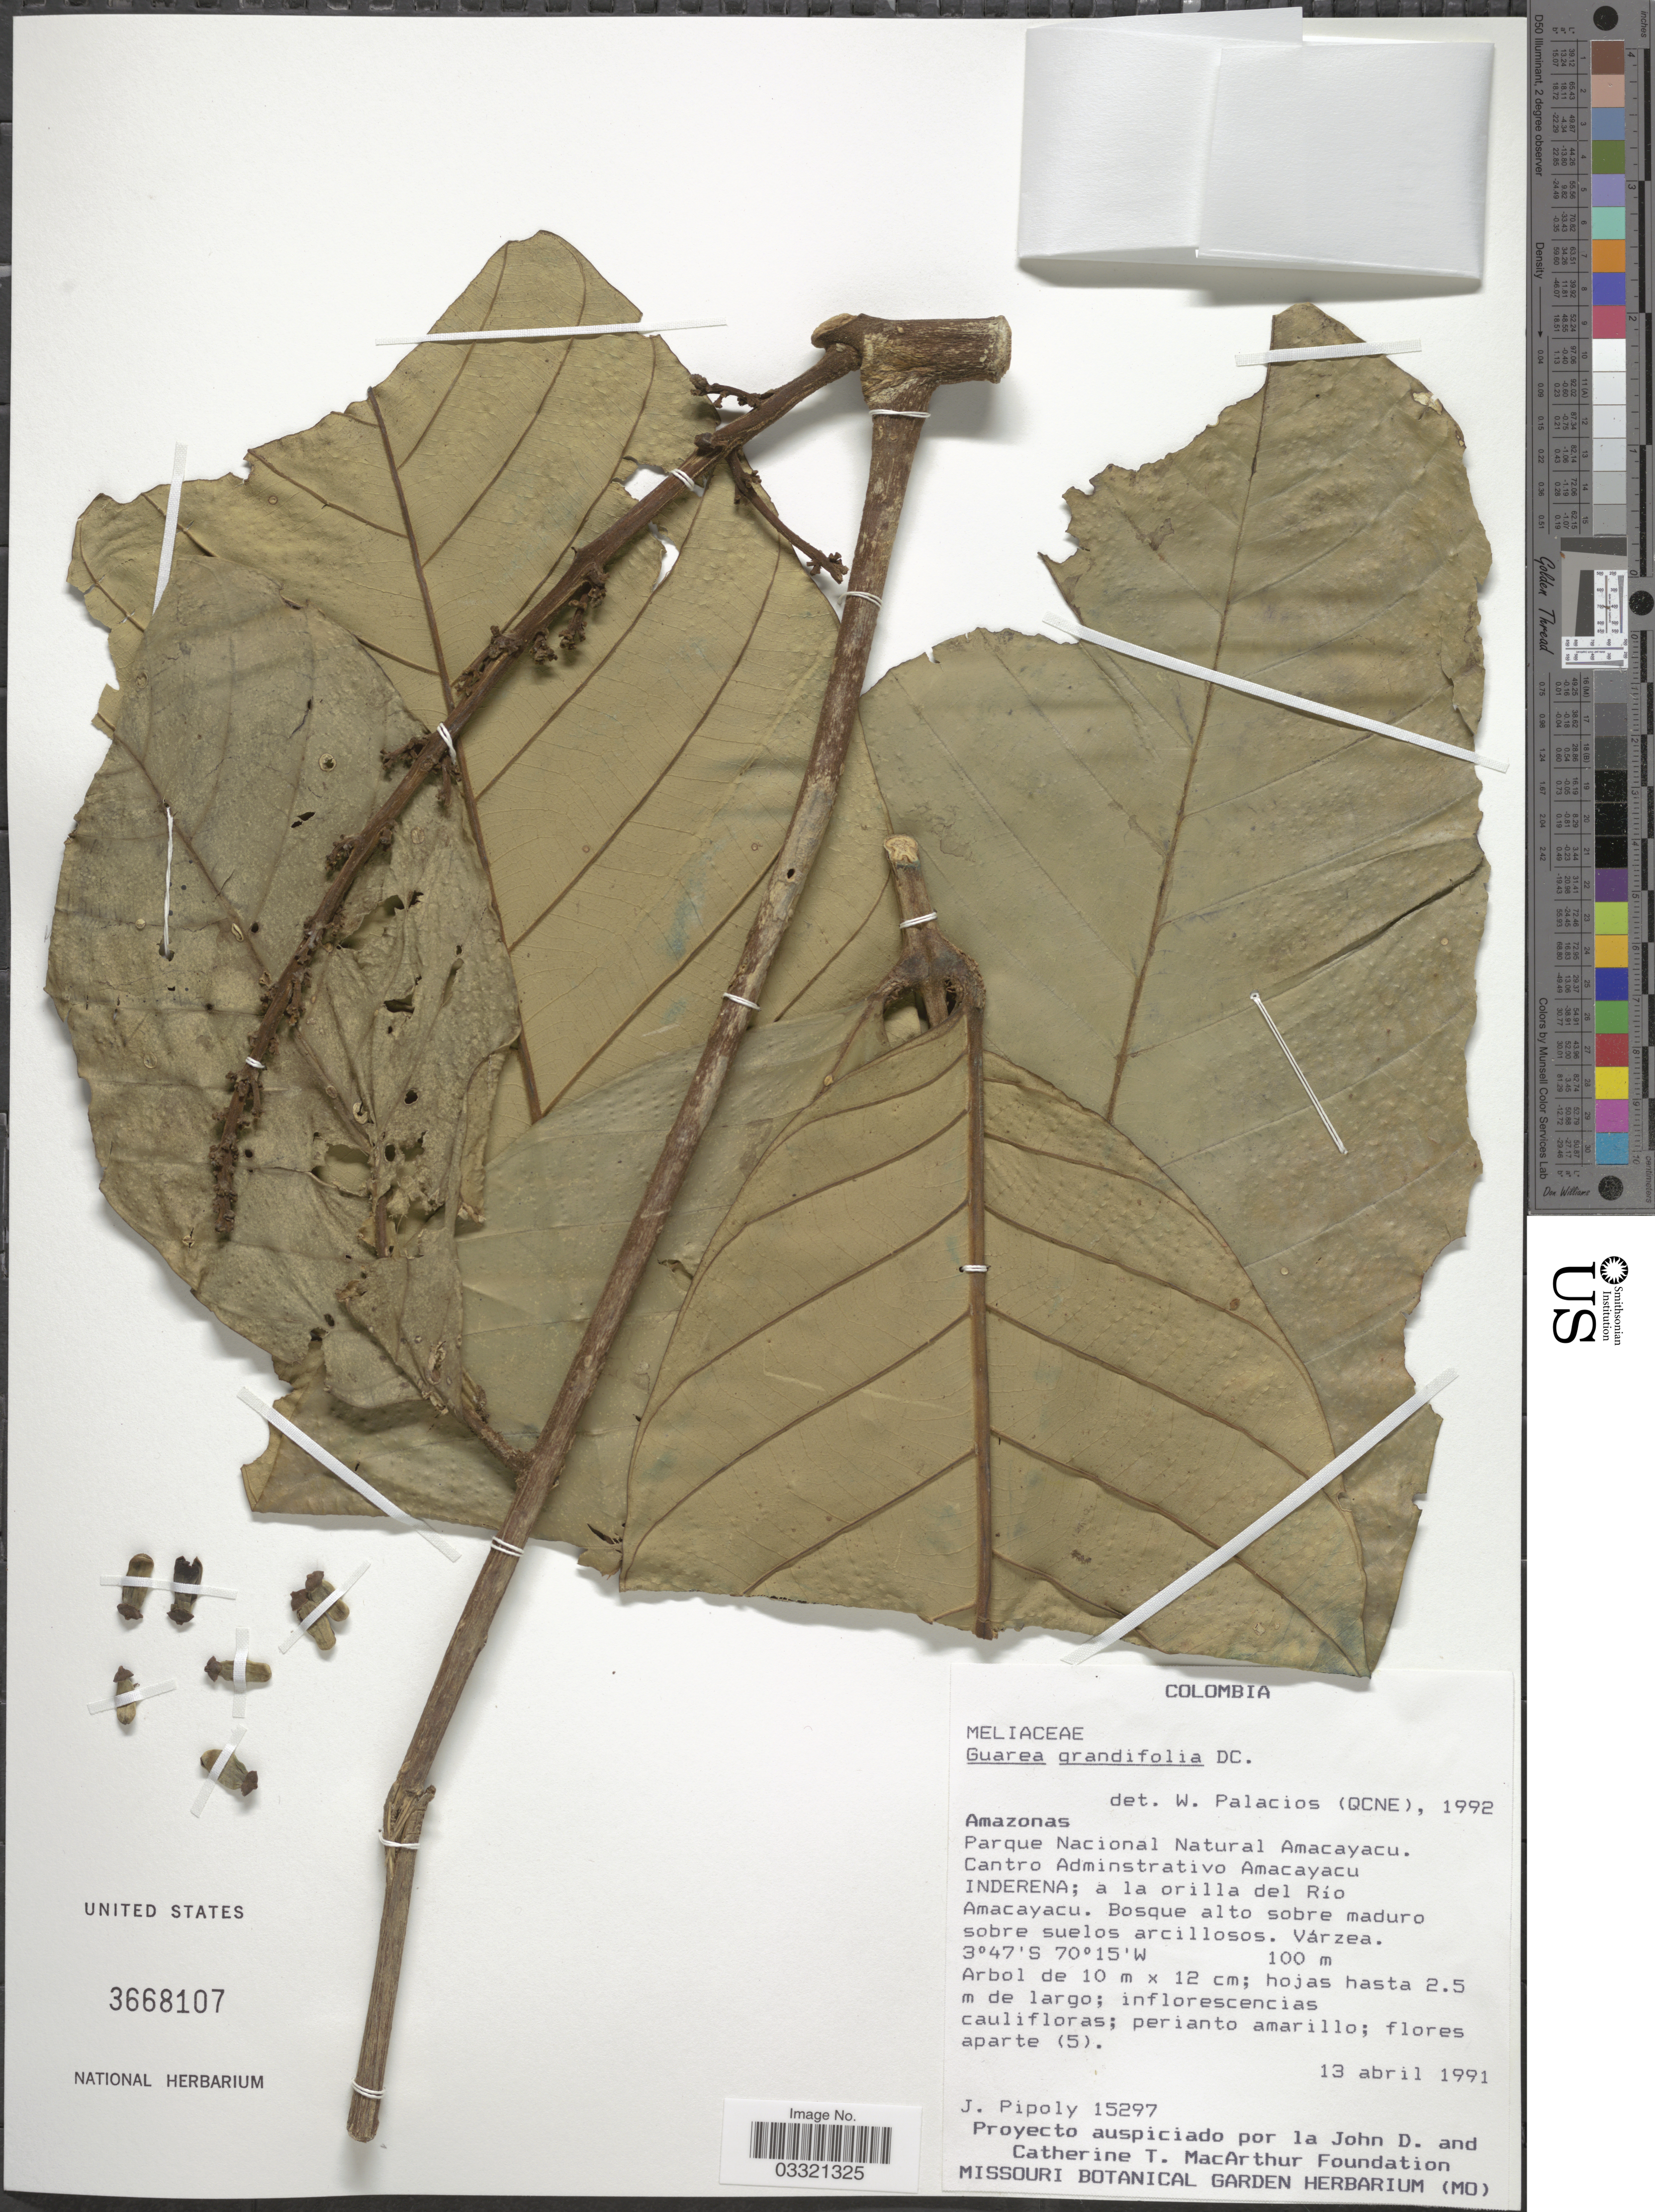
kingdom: Plantae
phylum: Tracheophyta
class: Magnoliopsida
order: Sapindales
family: Meliaceae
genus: Guarea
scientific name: Guarea grandifolia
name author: DC.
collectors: J. J. Pipoly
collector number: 15297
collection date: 1991-04-13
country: Colombia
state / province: Amazônas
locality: Parque Nacional Natural Amacayacu. Cantro Adminstrativo Amacayacu INDERENA; a la orilla del Río Amacayacu.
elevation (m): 100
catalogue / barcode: US 3668107